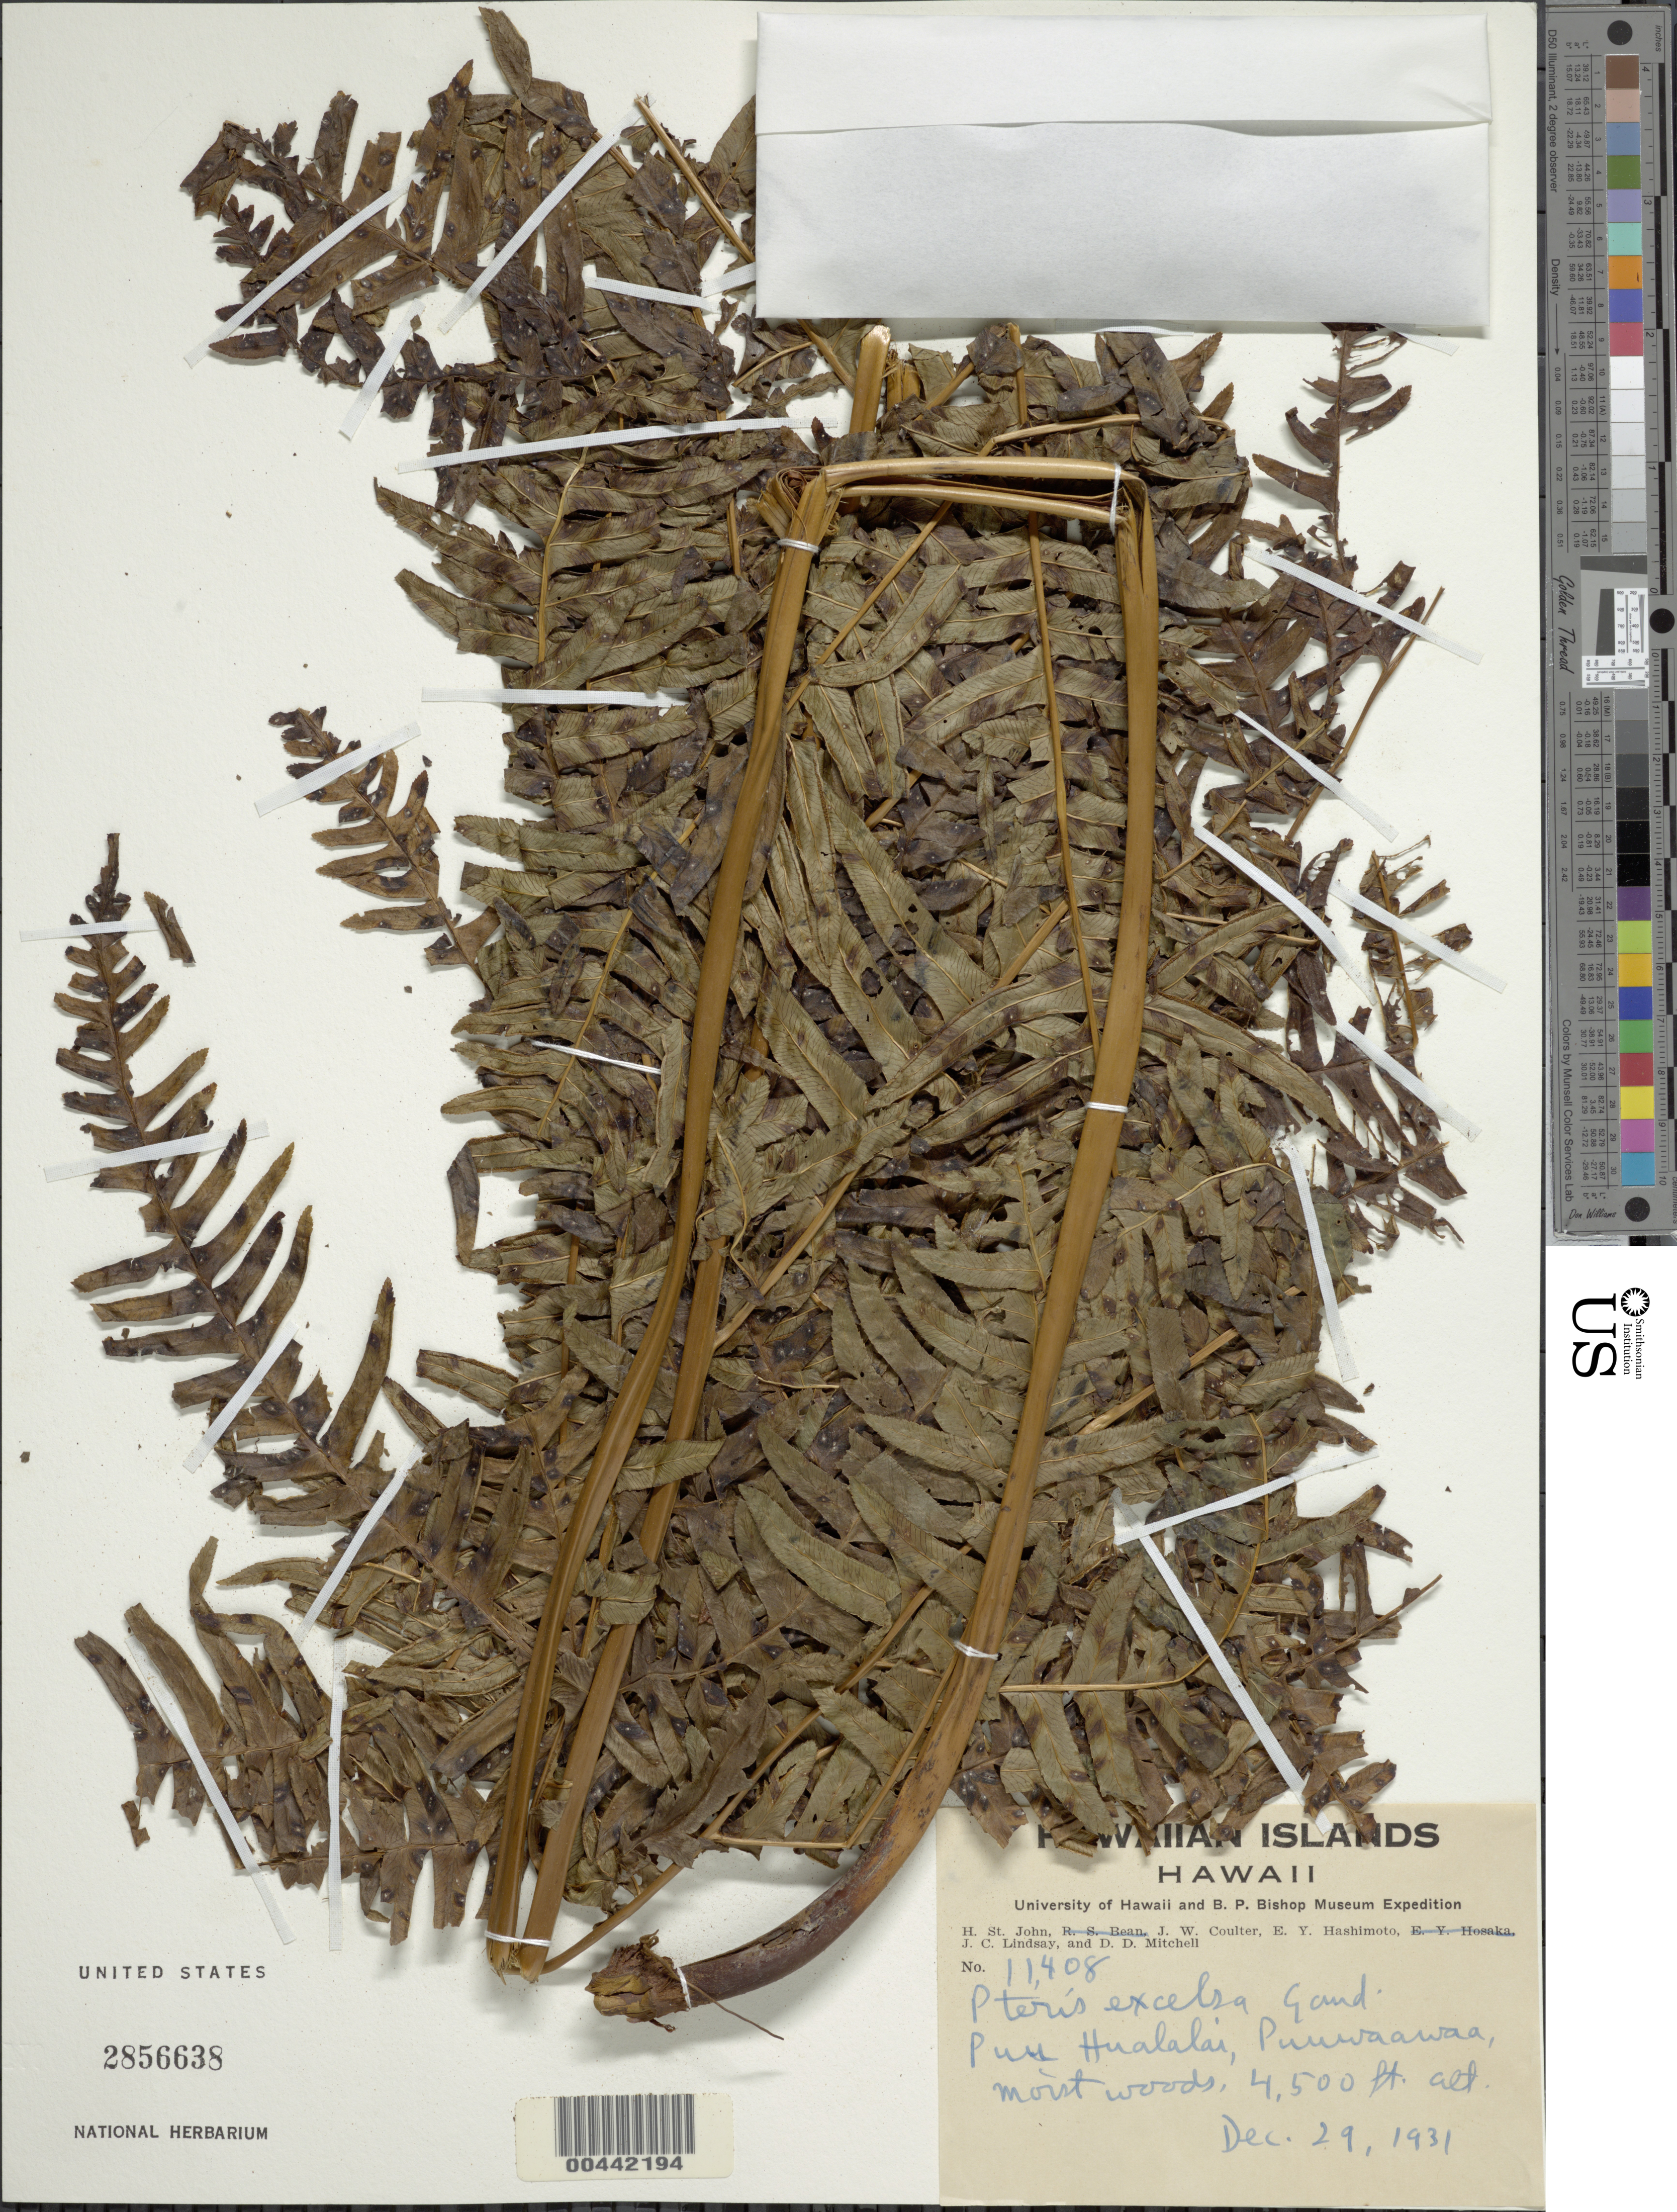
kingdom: Plantae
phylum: Tracheophyta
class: Polypodiopsida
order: Polypodiales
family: Pteridaceae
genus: Pteris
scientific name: Pteris terminalis var. terminalis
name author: Wall.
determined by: Wagner, W. L., (BOT), Smithsonian Institution - National Museum of Natural History (UNITED STATES)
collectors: H. St. John, J. W. Coulter & E. Hashimoto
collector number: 11408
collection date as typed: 29 Dec 1931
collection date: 1931-12-29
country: United States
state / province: Hawaii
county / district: Hawaii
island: Hawaii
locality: Pu'u Hualalai, Pu'uwa'awa'a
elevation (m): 1372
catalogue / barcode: US 2856638